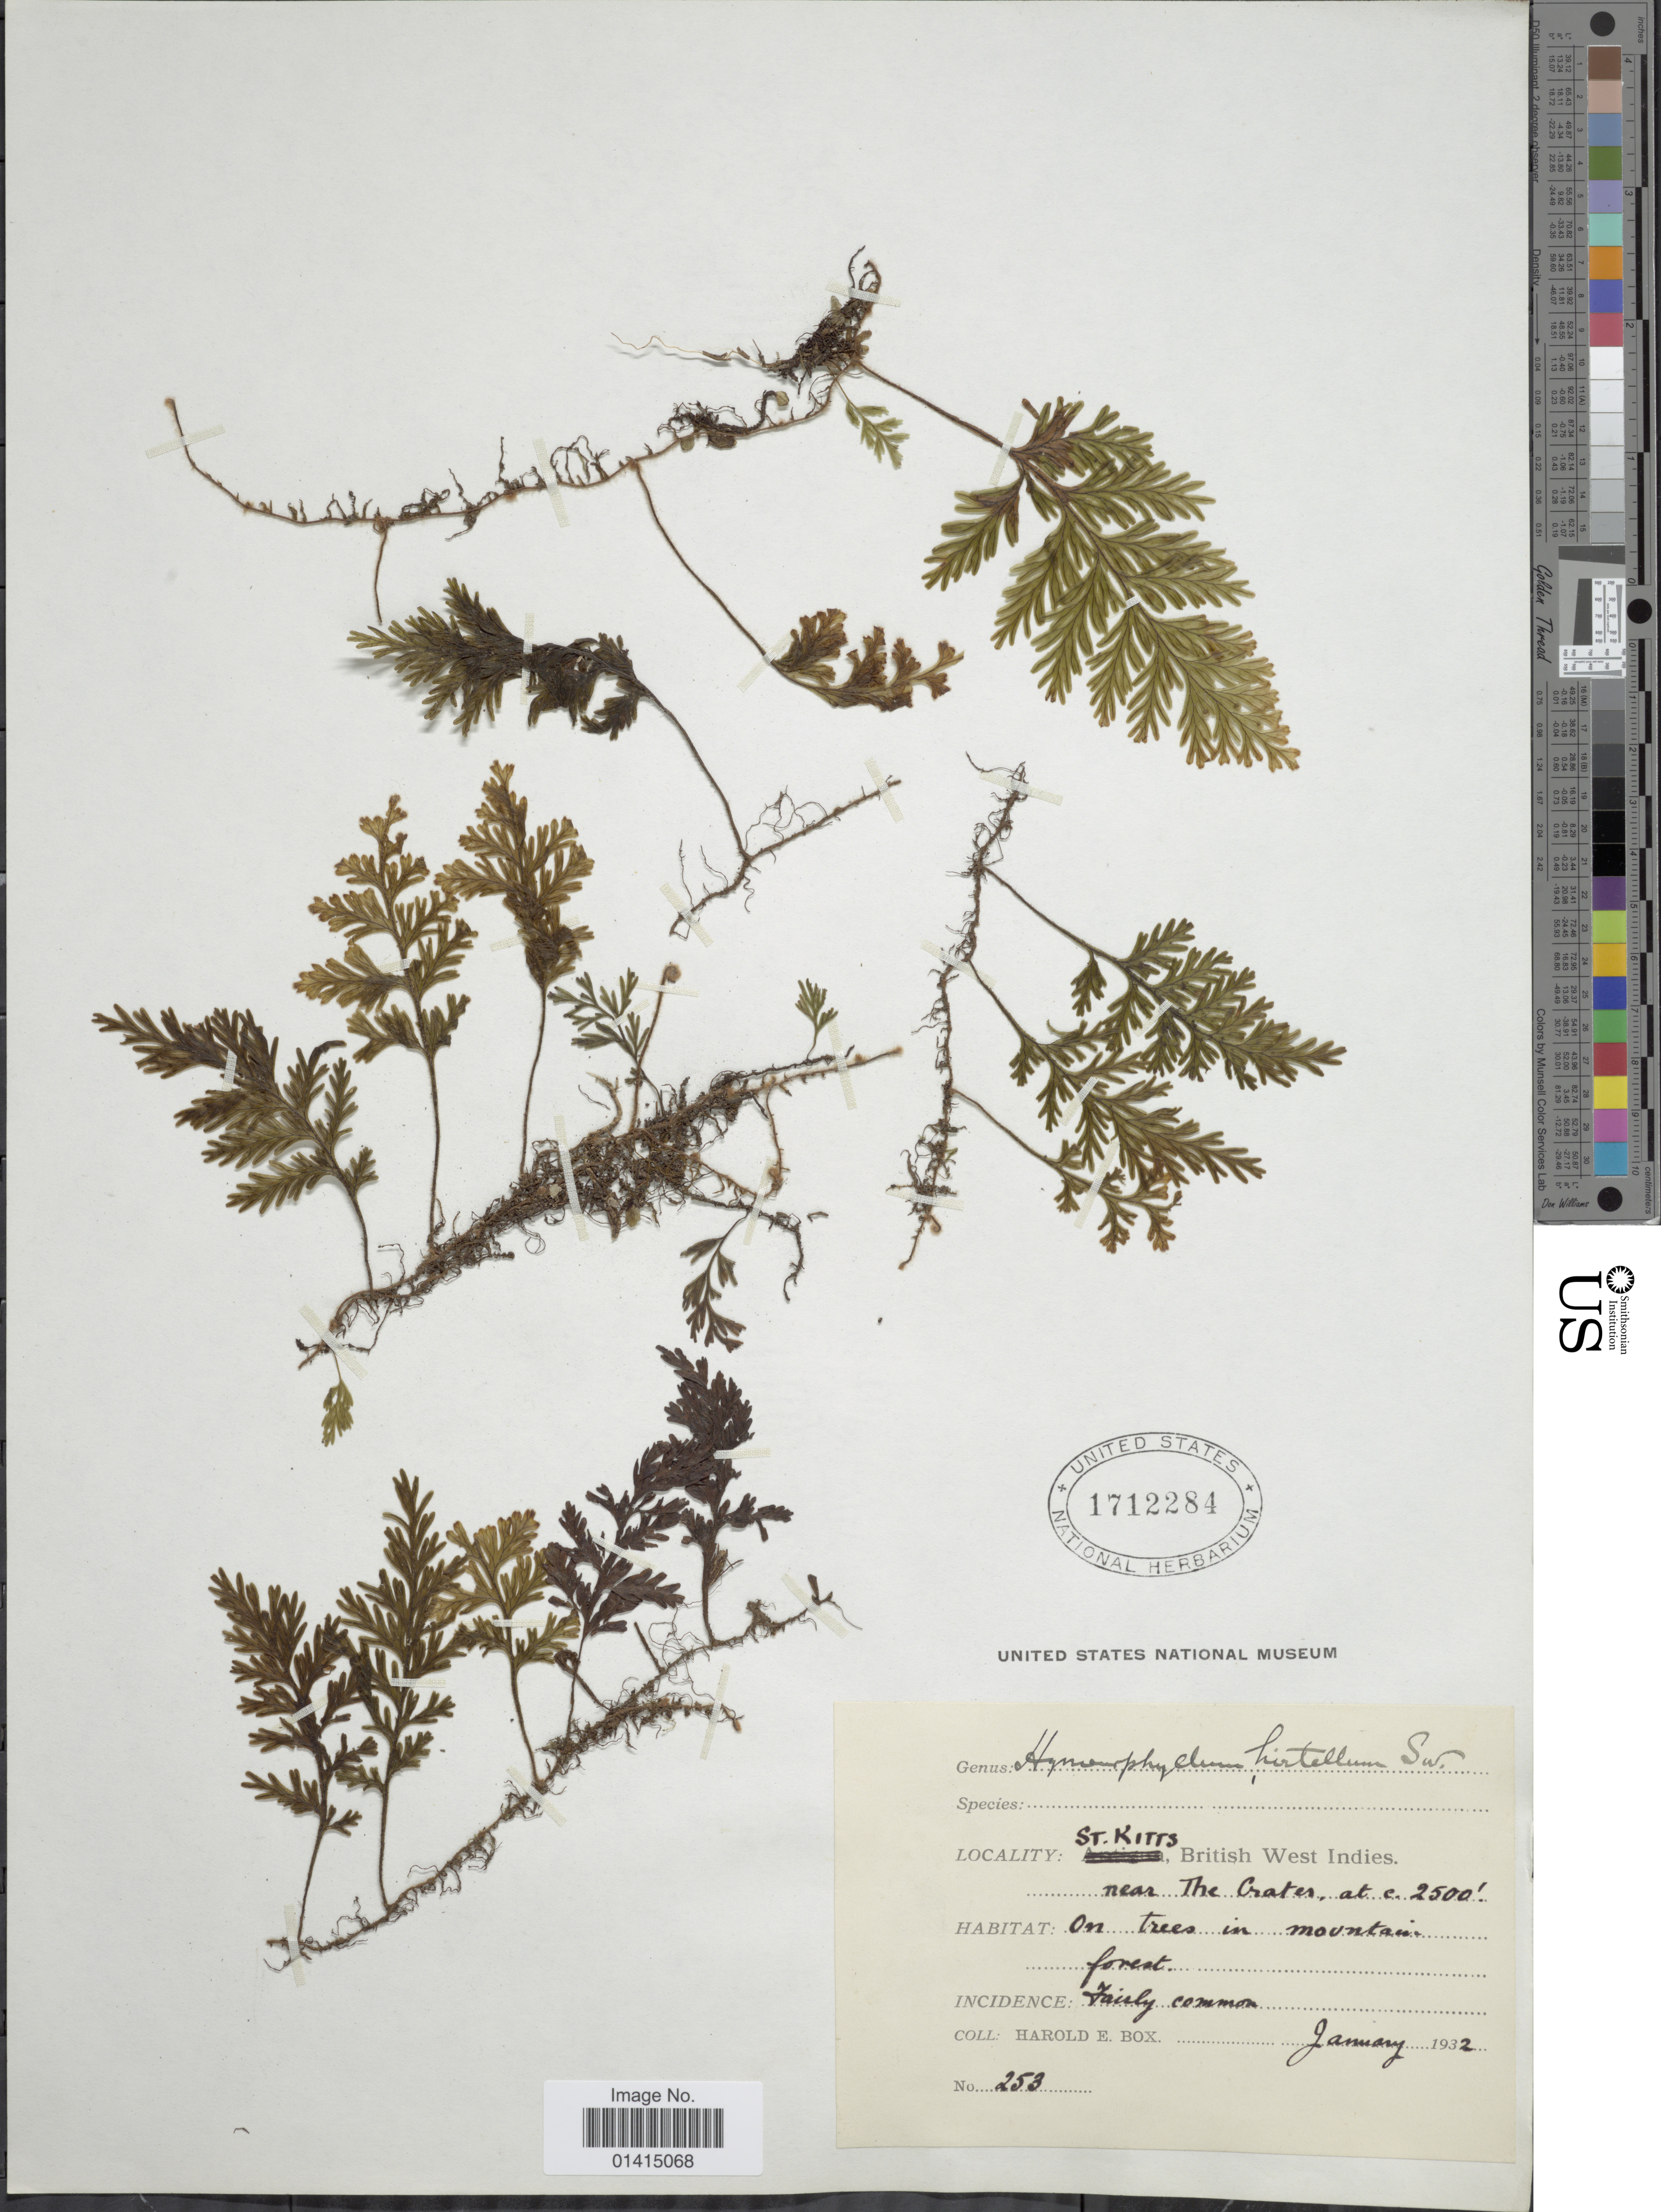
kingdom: Plantae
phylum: Tracheophyta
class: Polypodiopsida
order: Hymenophyllales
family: Hymenophyllaceae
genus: Hymenophyllum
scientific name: Hymenophyllum hirtellum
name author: Sw. in Schrad.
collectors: H. E. Box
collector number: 253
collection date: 1932-01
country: St. Christopher-Nevis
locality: St. Kitts, British West Indies, near the Crater, on trees in mountain forest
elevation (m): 762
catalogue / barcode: US 1712284